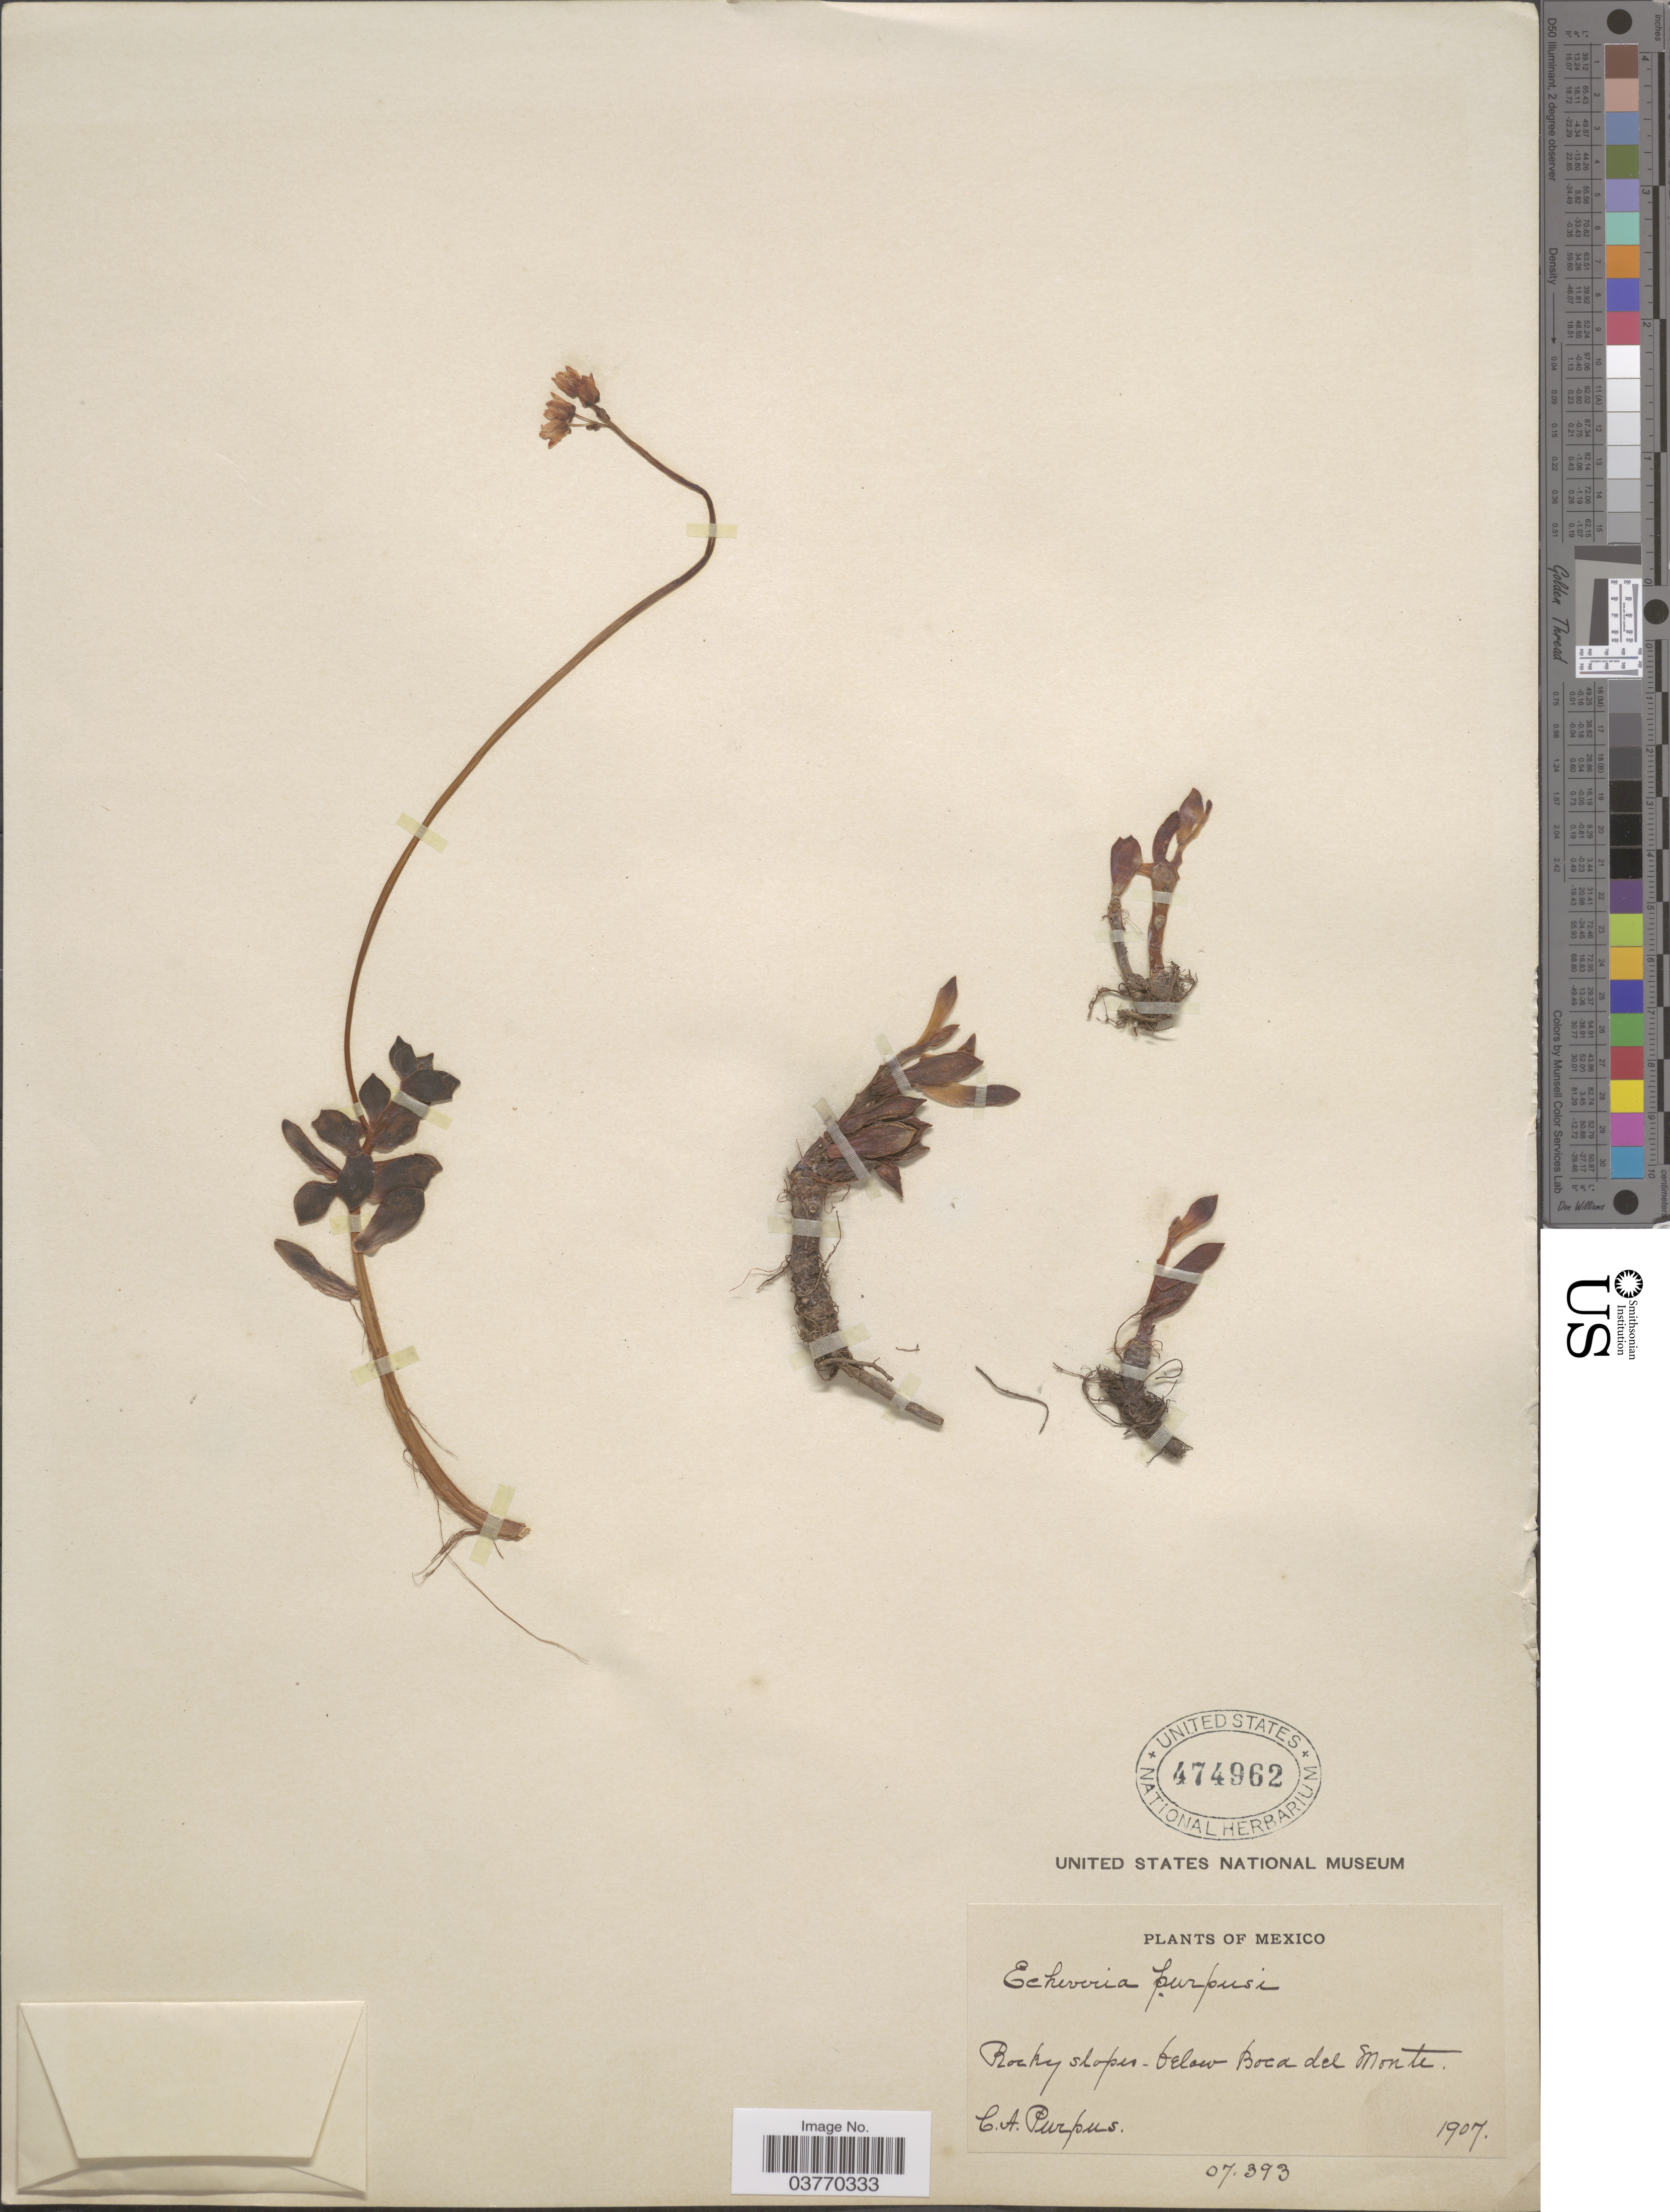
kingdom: Plantae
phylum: Tracheophyta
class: Magnoliopsida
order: Saxifragales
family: Crassulaceae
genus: Echeveria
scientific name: Echeveria purpusii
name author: K. Schum.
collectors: C. A. Purpus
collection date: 1907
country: Mexico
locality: Rocky slopes- below Boca del Monte.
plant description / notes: Cultivated plant, recorded as Echeveria purpusii K. Schum. but to be compared to Echeveria purpusii Britton, nom. illeg. (=Echeveria microcalyx Britton & Rose)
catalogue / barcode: US 474962